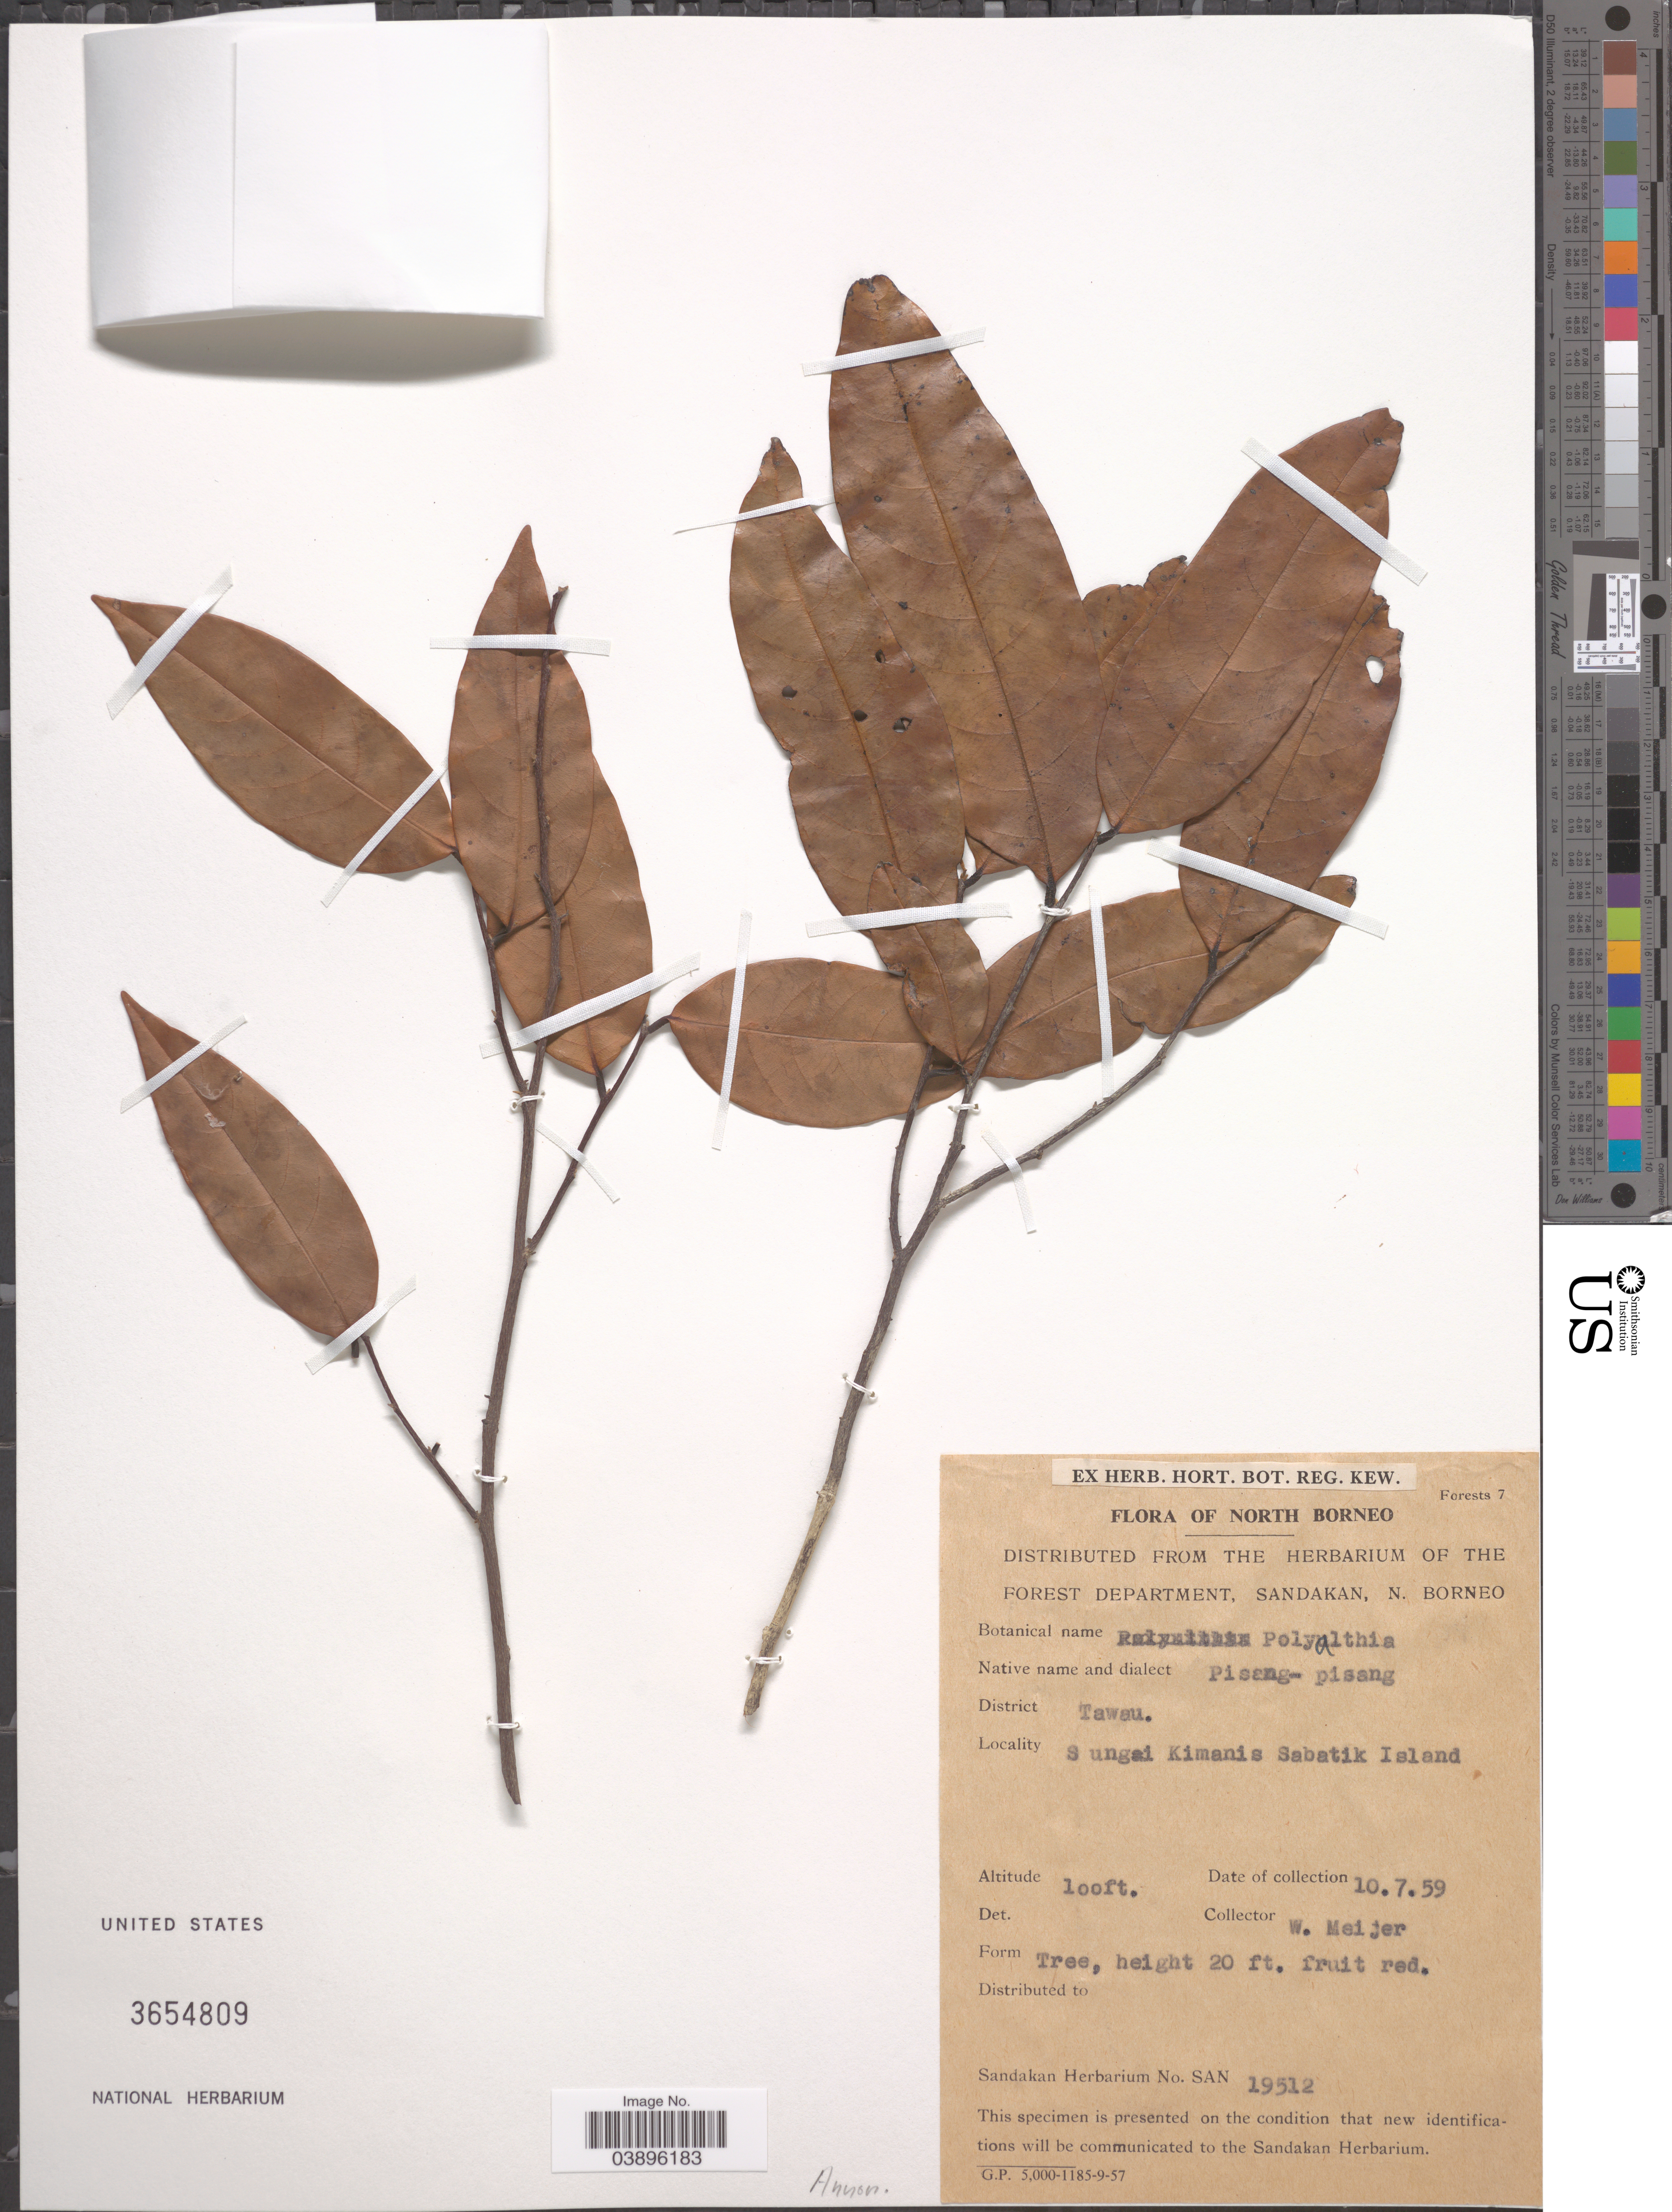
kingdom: Plantae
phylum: Tracheophyta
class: Magnoliopsida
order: Magnoliales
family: Annonaceae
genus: Polyalthia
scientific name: Polyalthia sp.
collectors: W. Meijer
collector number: SAN19512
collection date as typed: Transcribed d/m/y: 10/7/59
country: Malaysia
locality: North Borneo. District Tawau. Sungi Kimanis Sabatik Island.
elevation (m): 30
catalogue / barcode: US 3654809